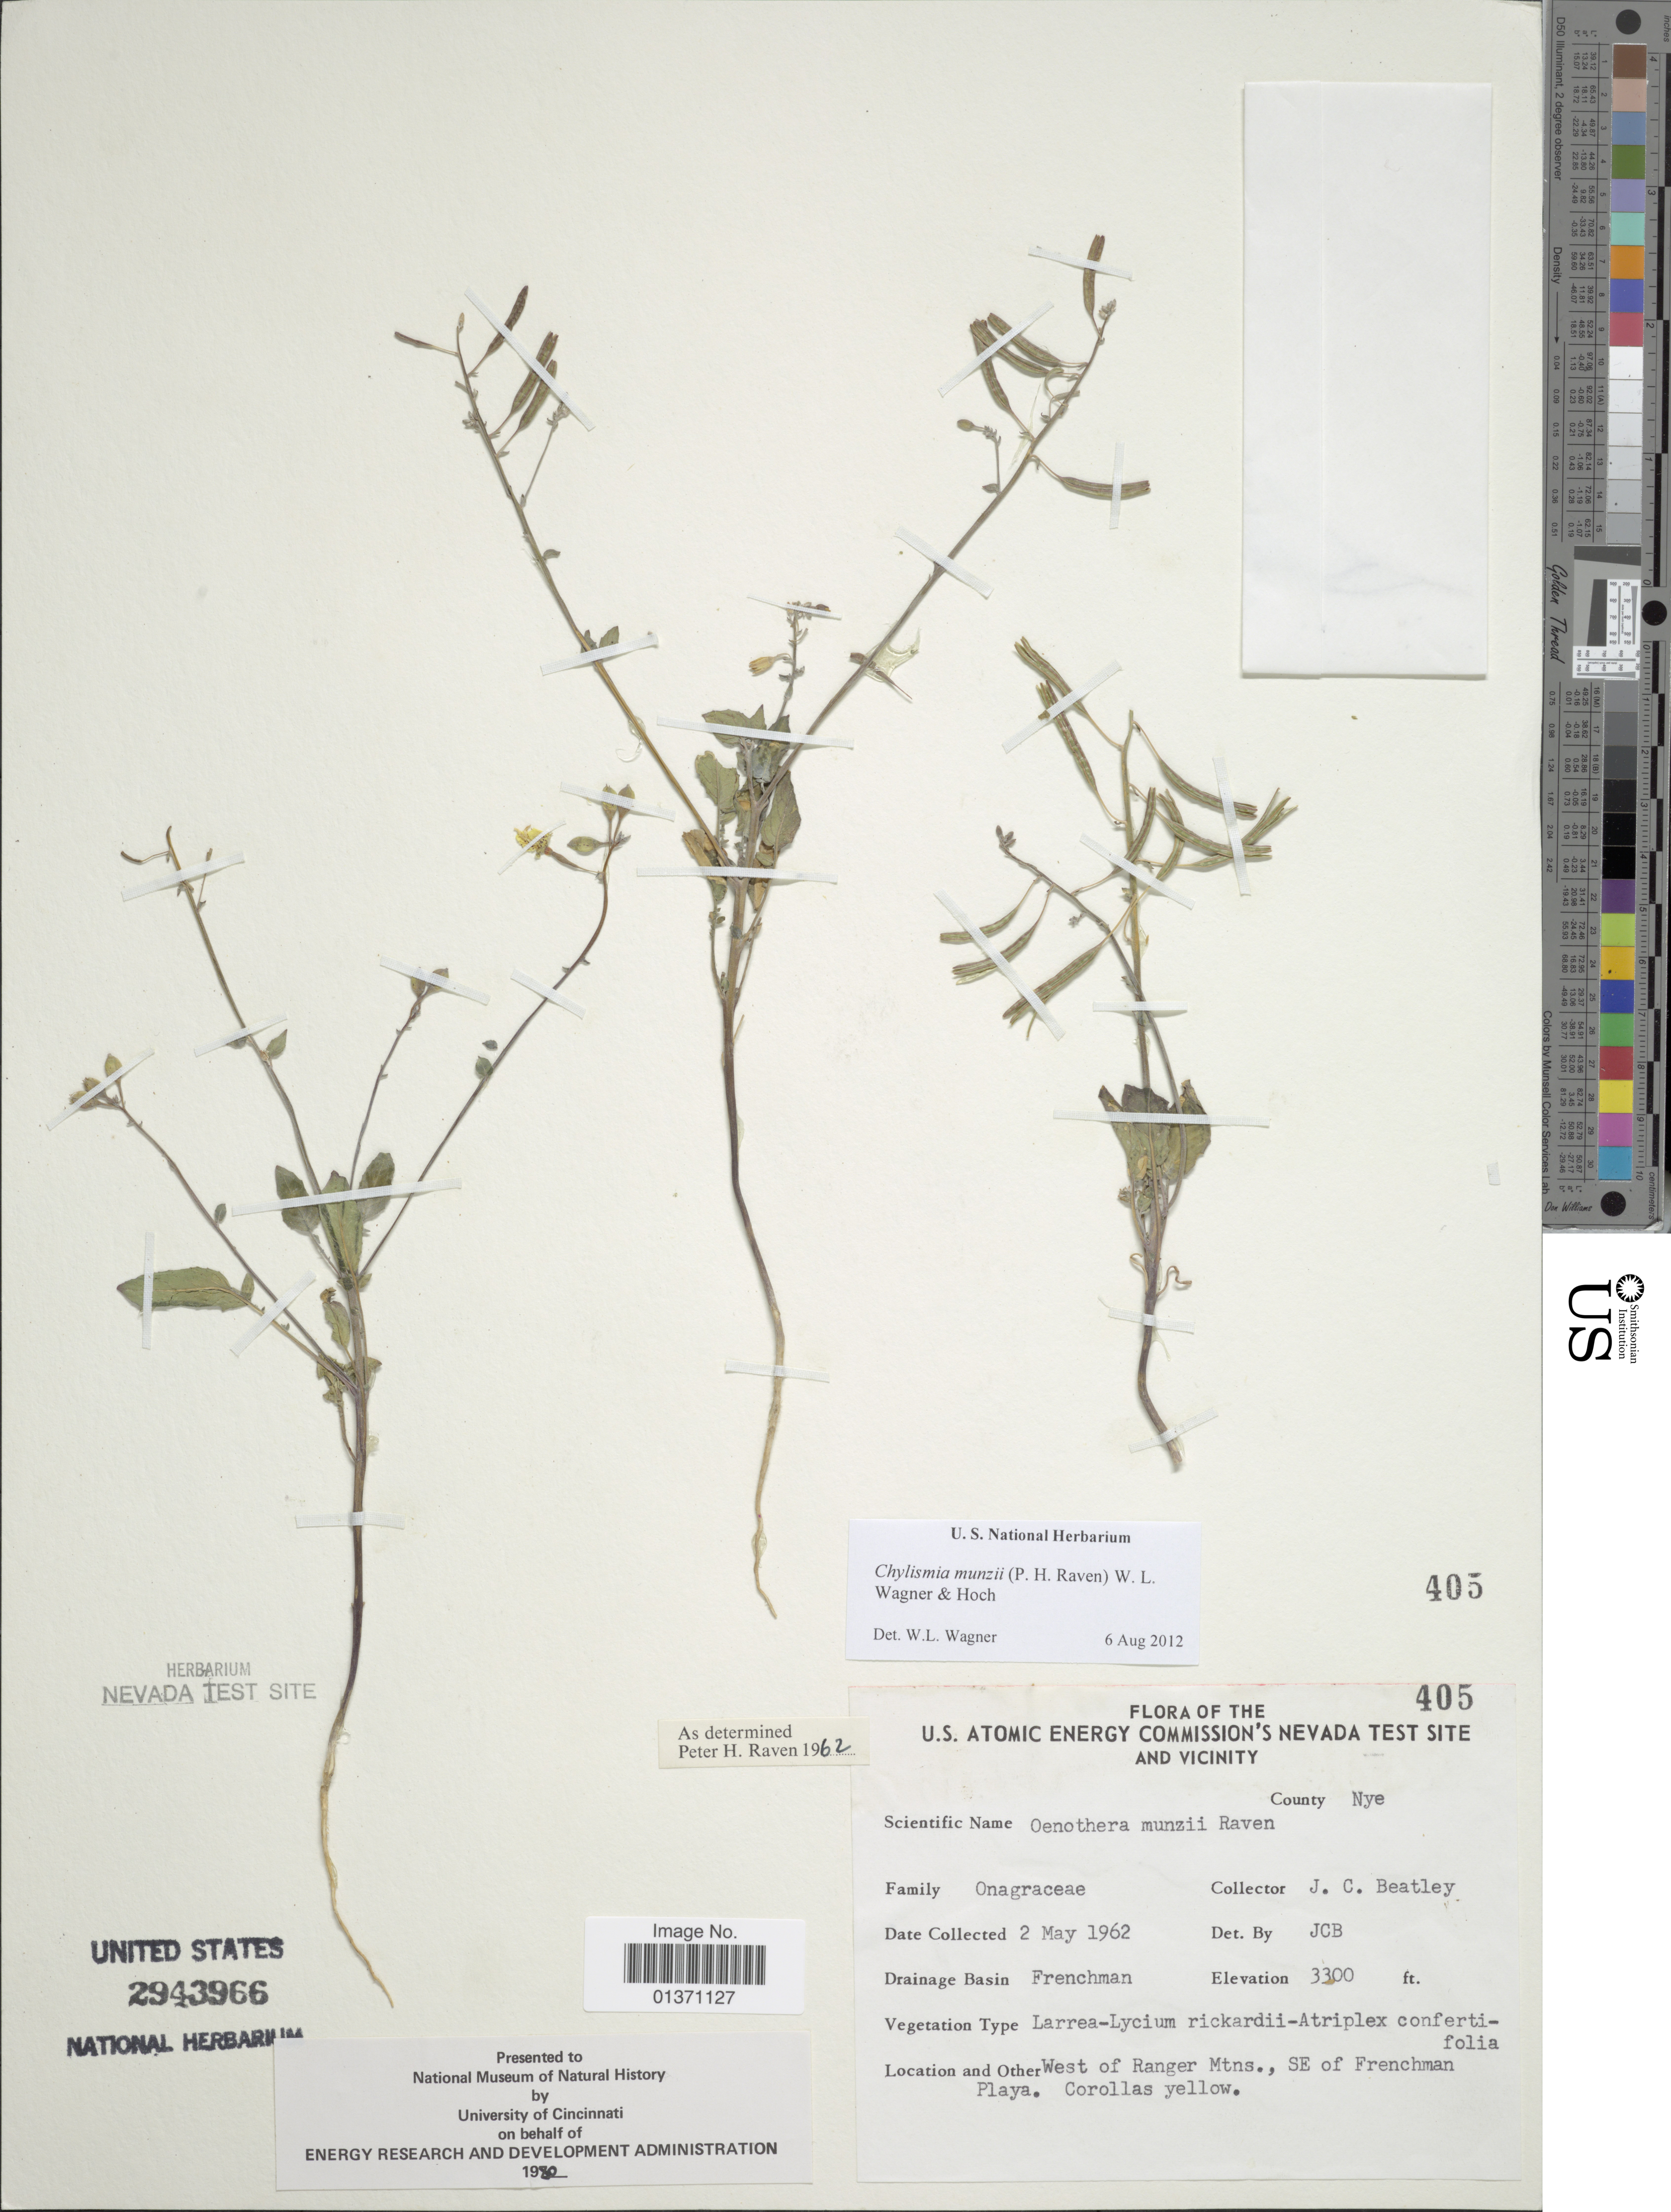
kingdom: Plantae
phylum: Tracheophyta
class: Magnoliopsida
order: Myrtales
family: Onagraceae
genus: Chylismia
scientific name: Chylismia munzii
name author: (P.H. Raven) W.L. Wagner & Hoch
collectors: J. C. Beatley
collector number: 405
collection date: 1962-05-02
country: United States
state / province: Nevada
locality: U. S. Atomic Energy Commission's Nevada Test Site and Vicinity, Frenchman, West of Ranger Mtns., SE of Frenchman Playa, County Nye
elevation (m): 1006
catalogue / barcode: US 2943966